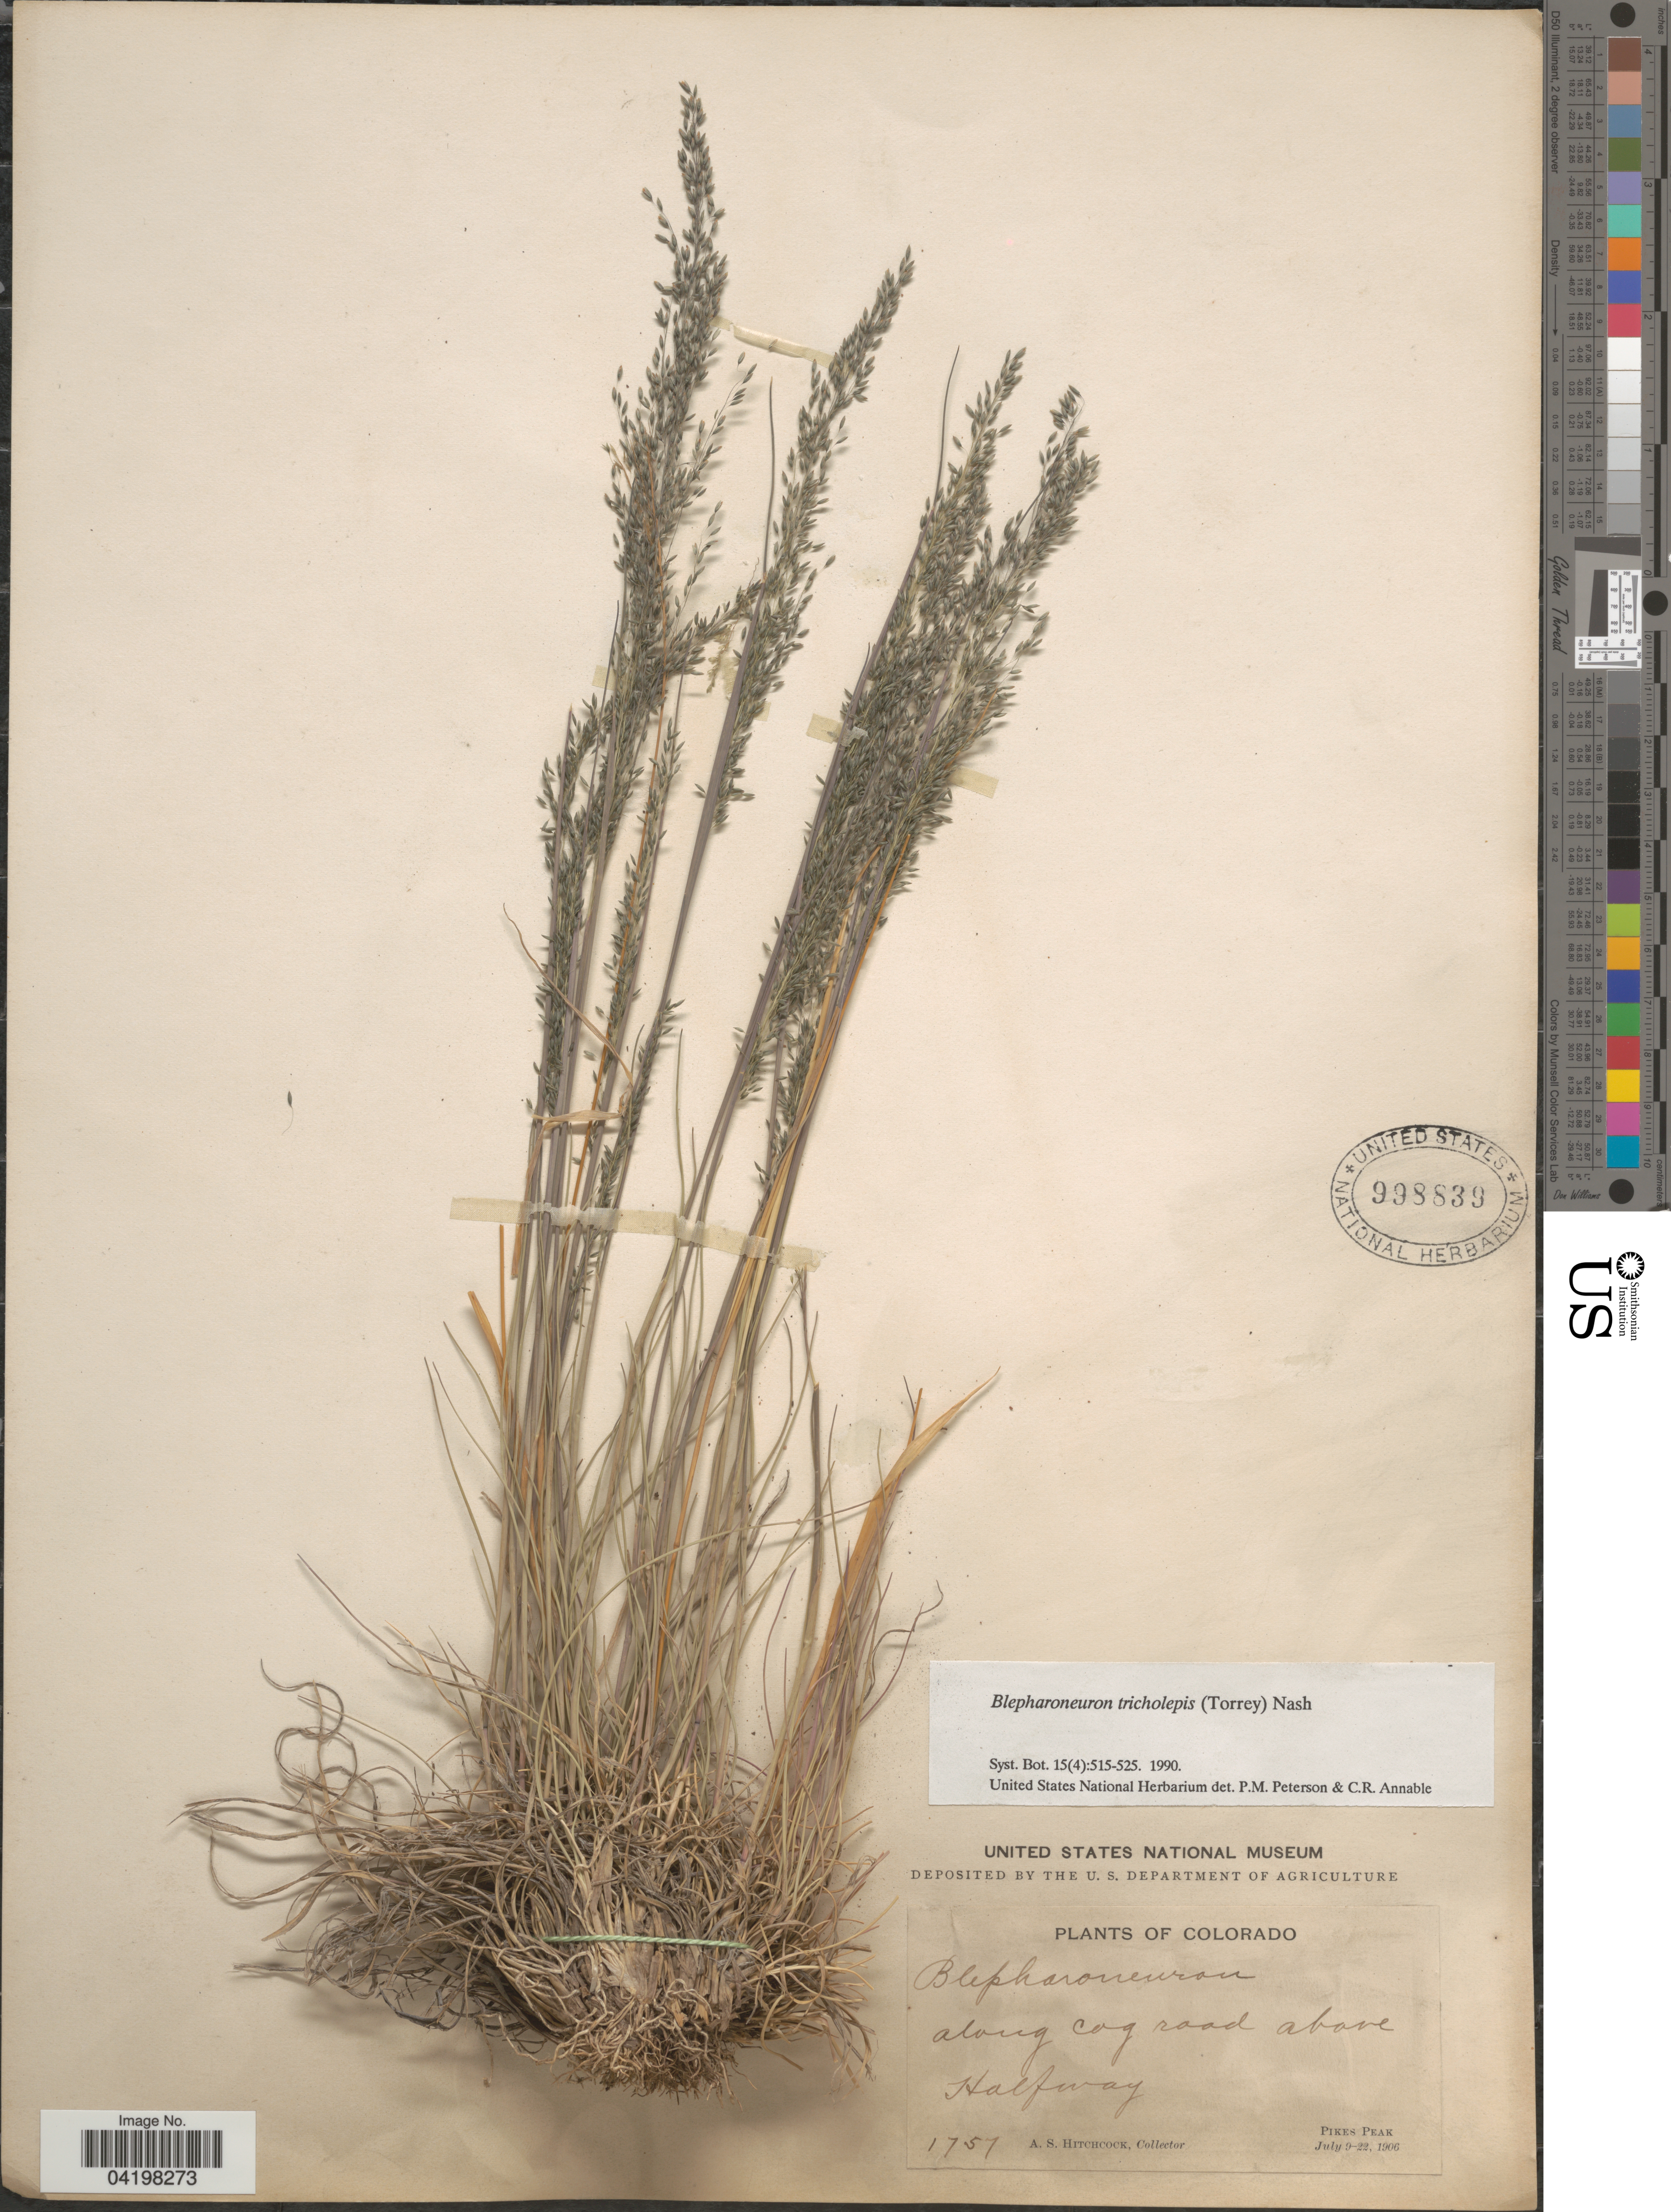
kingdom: Plantae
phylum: Tracheophyta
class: Liliopsida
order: Poales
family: Poaceae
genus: Muhlenbergia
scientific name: Muhlenbergia tricholepis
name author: (Torr.) Columbus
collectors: A. S. Hitchcock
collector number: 1757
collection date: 1906-07-09/1906-07-22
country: United States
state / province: Colorado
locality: Along cog road above Halfway. Pikes Peak.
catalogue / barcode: US 998839